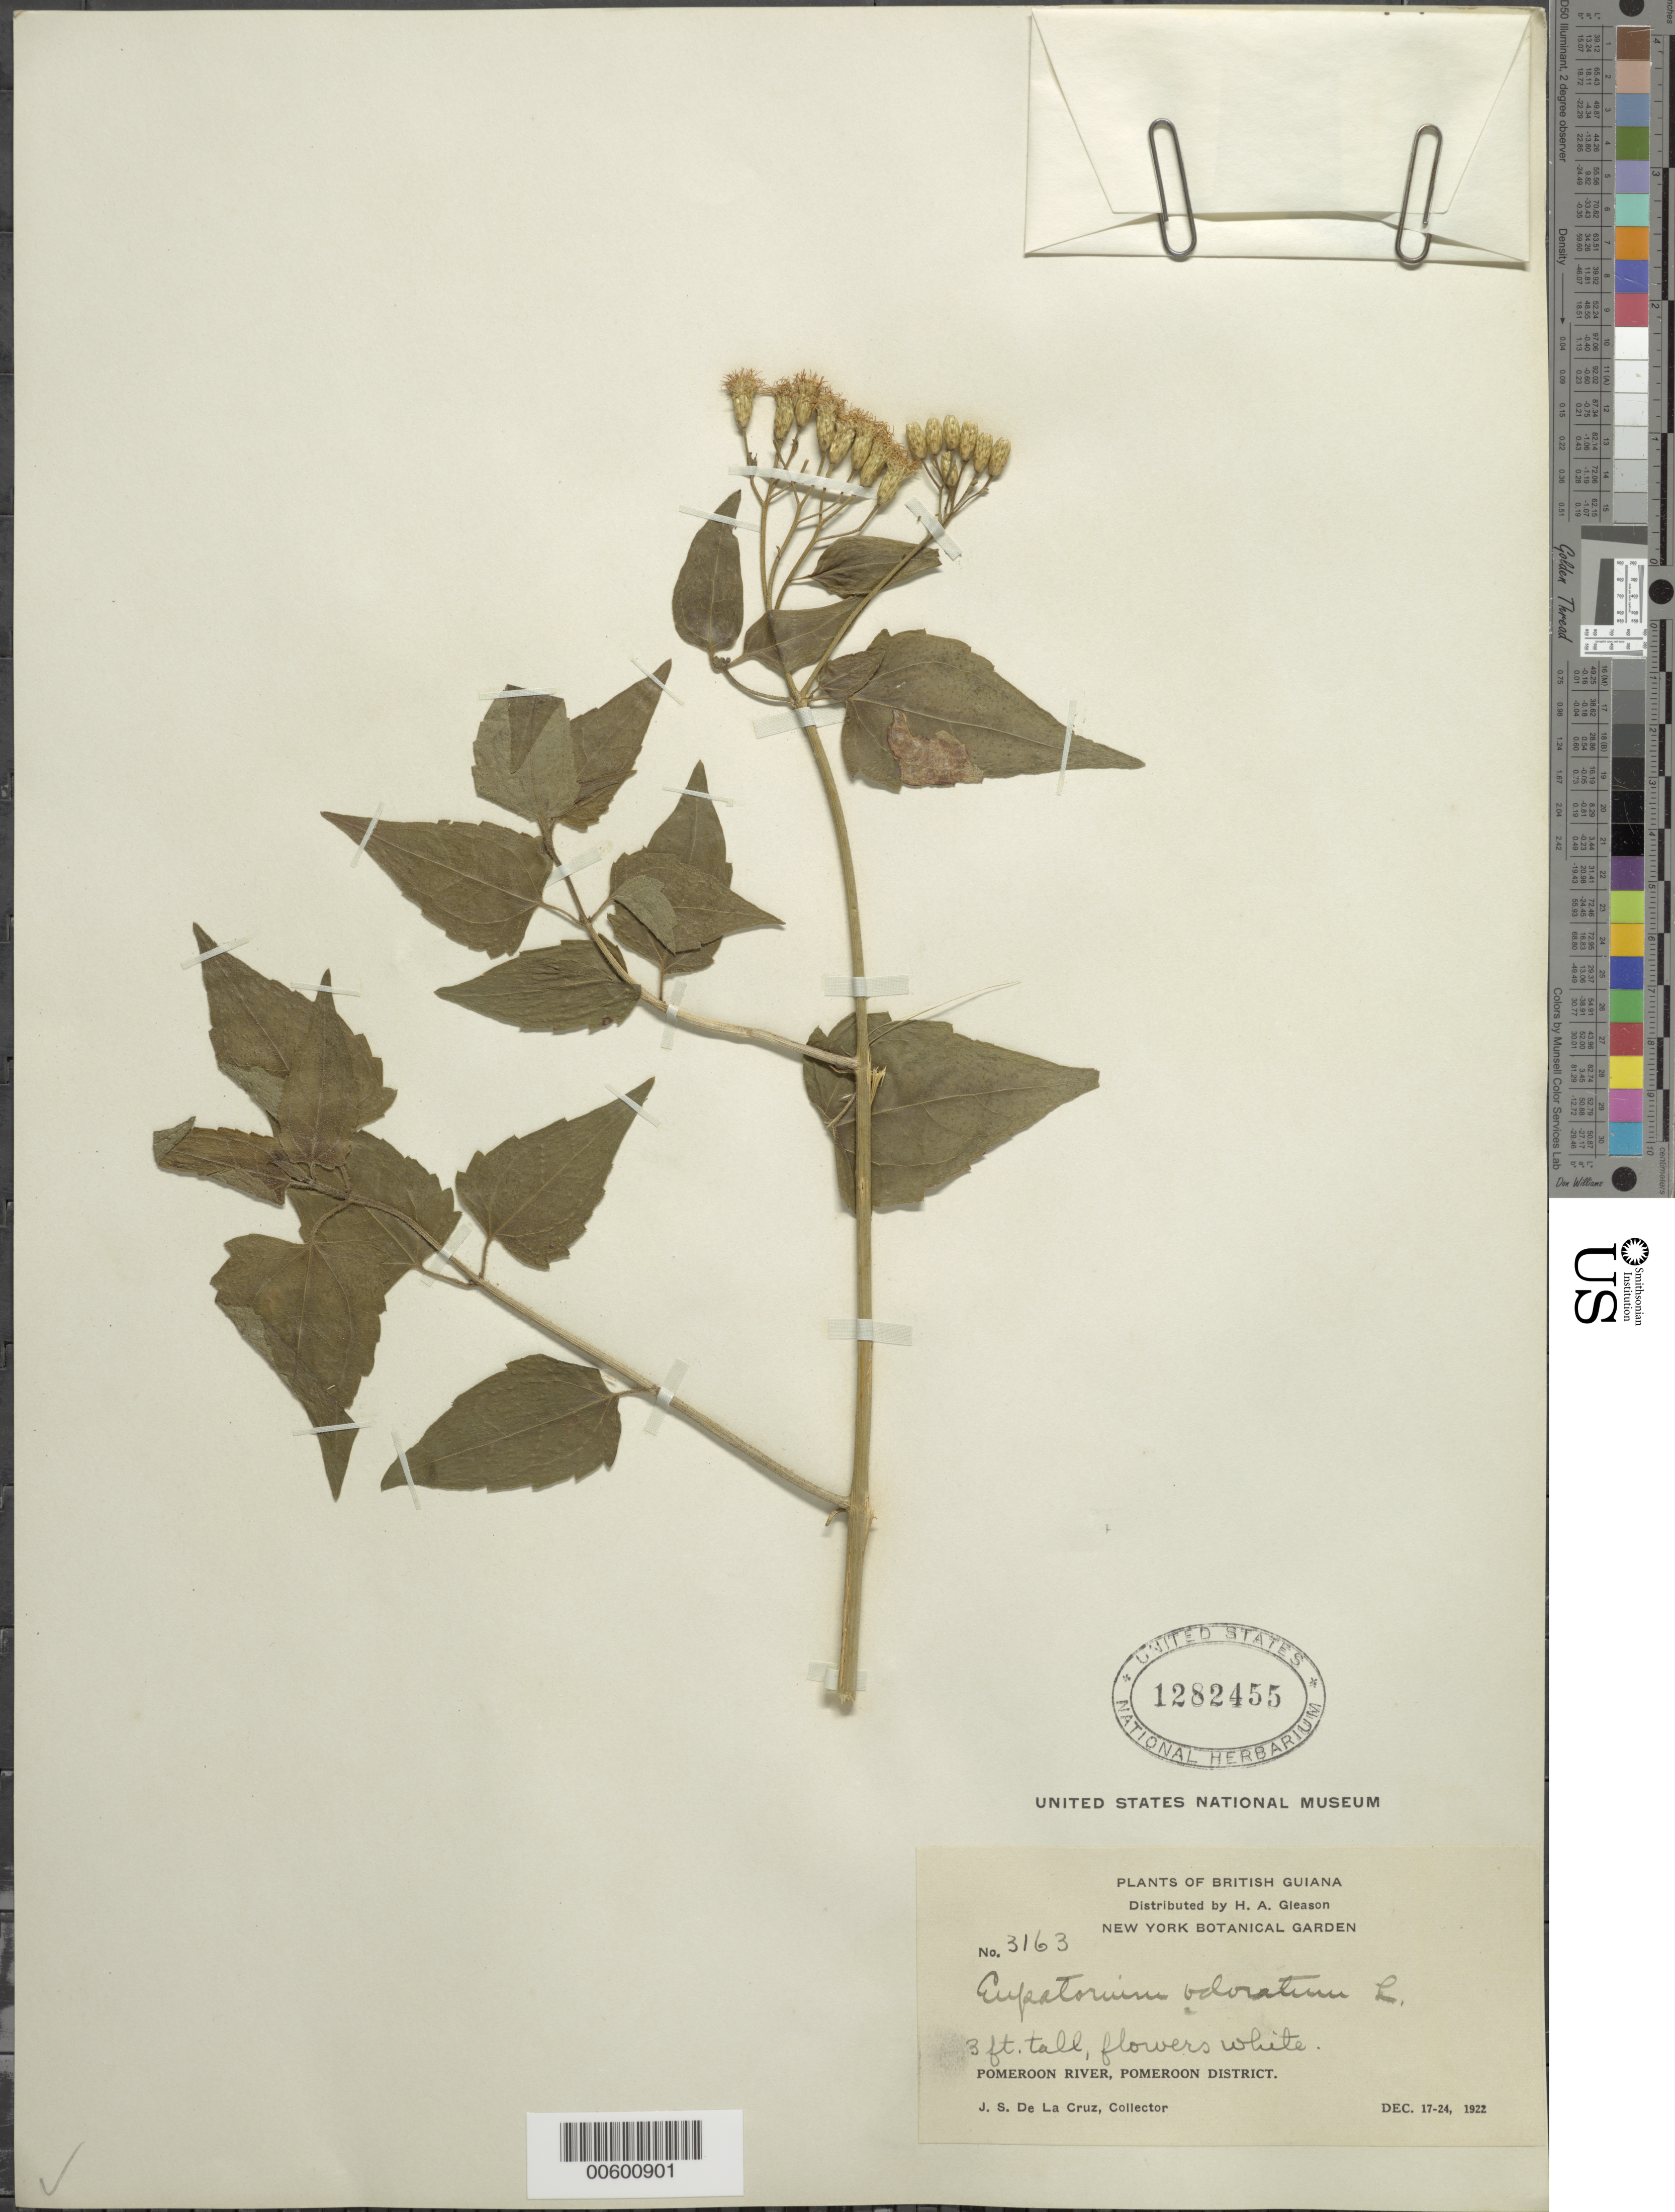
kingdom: Plantae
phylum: Tracheophyta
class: Magnoliopsida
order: Asterales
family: Asteraceae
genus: Chromolaena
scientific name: Chromolaena odorata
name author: (L.) R.M. King & H. Rob.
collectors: J. S. de la Cruz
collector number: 3163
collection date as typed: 17-Dec-22 to 24-Dec-22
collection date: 1922-12-17/1922-12-24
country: Guyana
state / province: Pomeroon-Supenaam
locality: Pomeroon R.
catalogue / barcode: US 1282455